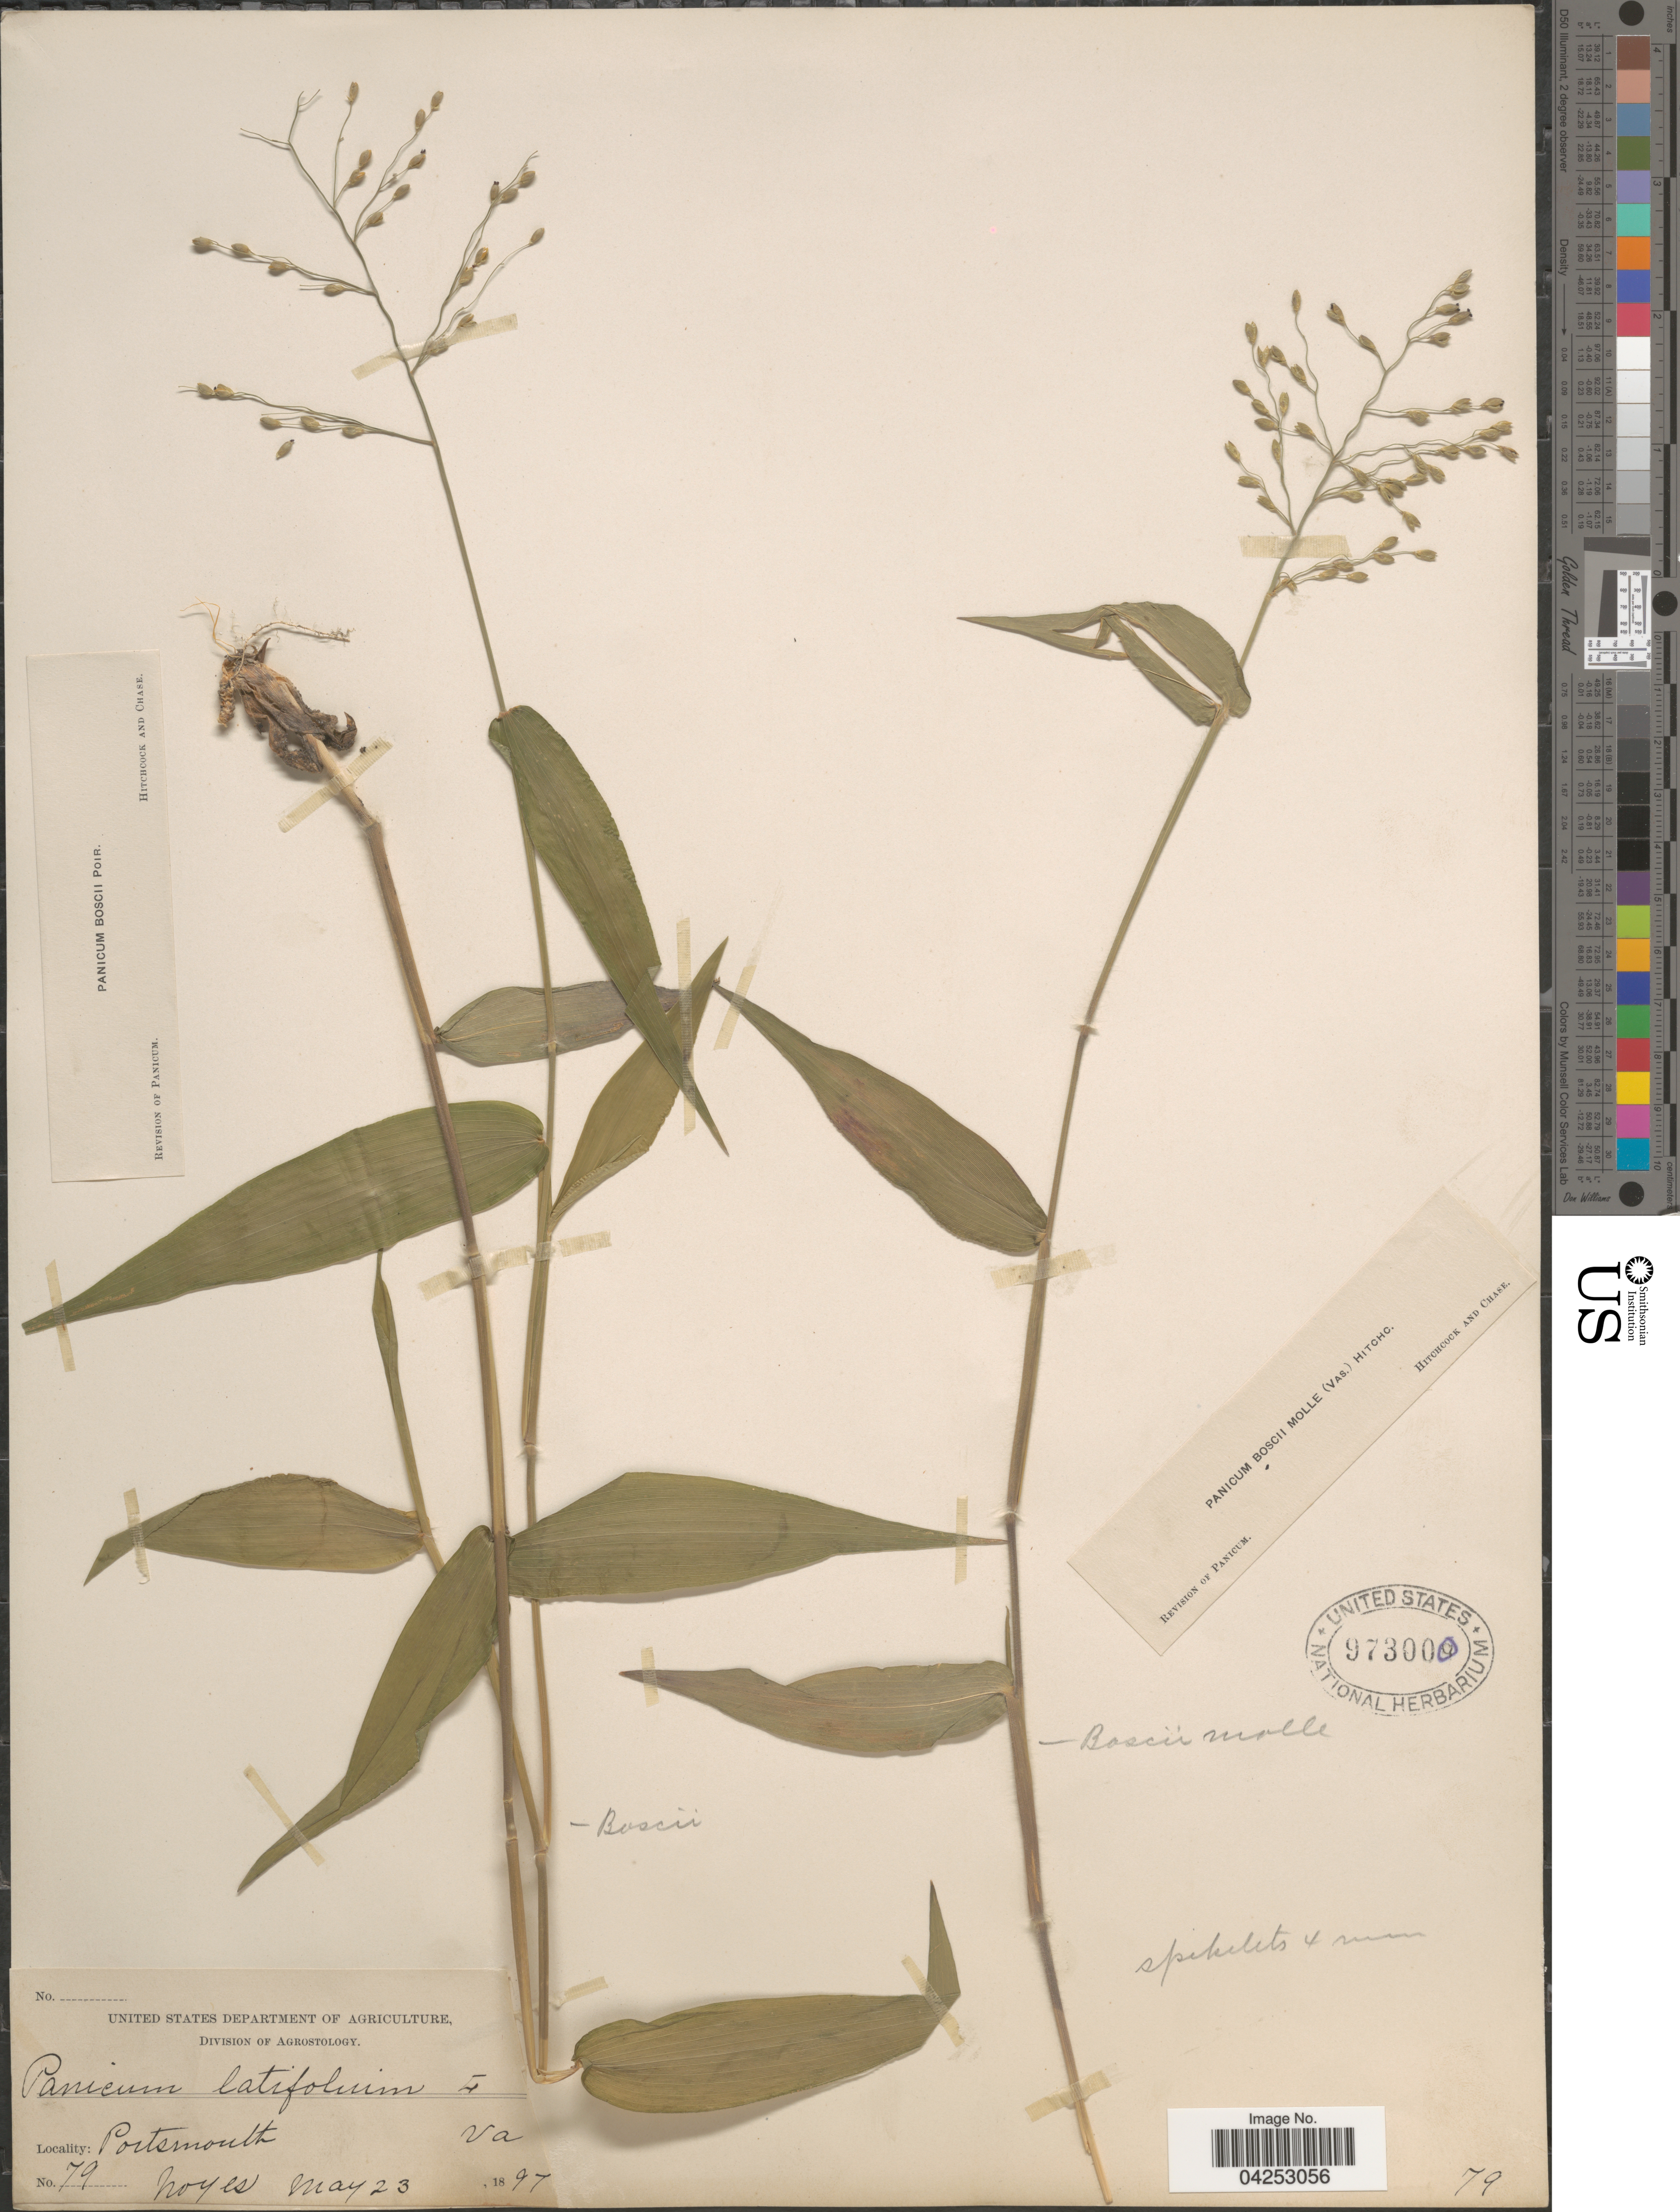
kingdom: Plantae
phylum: Tracheophyta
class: Liliopsida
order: Poales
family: Poaceae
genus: Dichanthelium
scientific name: Dichanthelium boscii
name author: (Poir.) Gould & C.A. Clark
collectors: Noyes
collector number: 79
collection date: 1897-05-23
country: United States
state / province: Virginia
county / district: City of Portsmouth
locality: Portsmouth.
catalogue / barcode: US 973000